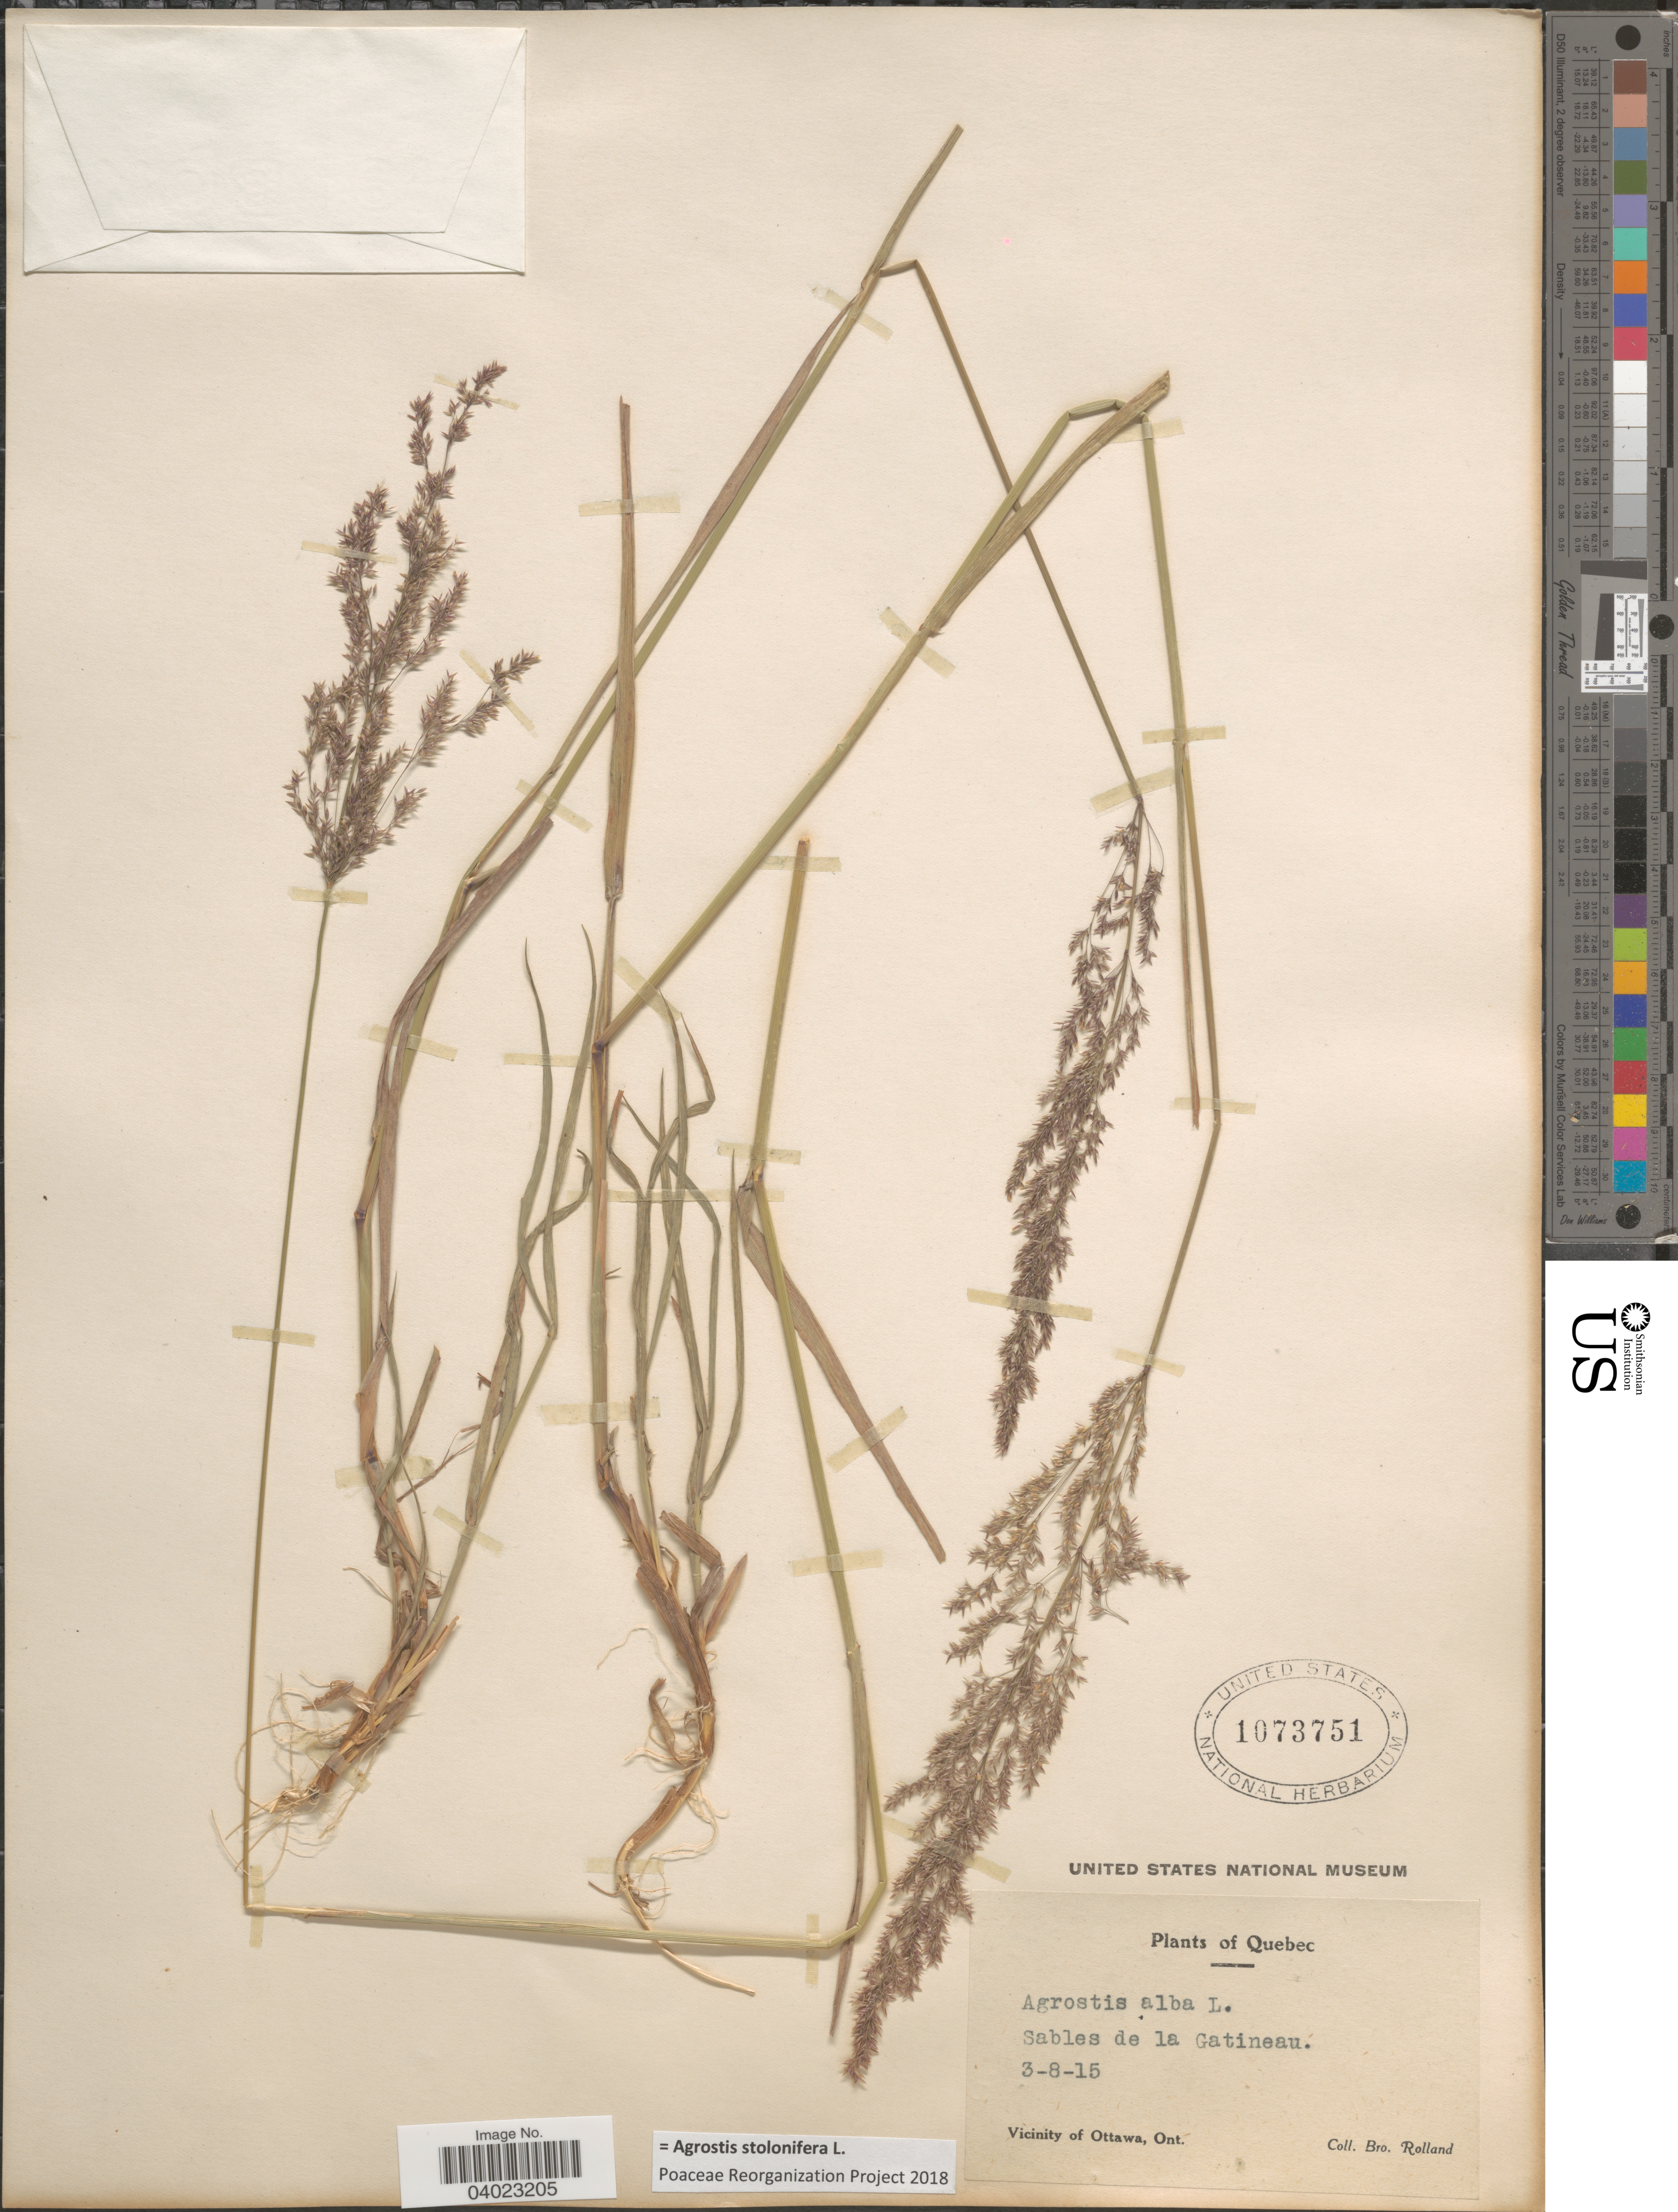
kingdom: Plantae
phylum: Tracheophyta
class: Liliopsida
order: Poales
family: Poaceae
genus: Agrostis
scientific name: Agrostis stolonifera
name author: L.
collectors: B. Rolland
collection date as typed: Transcribed d/m/y: 3/8/15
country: Canada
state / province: Quebec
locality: Sables de la Gatineau. Vicinity of Ottawa.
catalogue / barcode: US 1073751